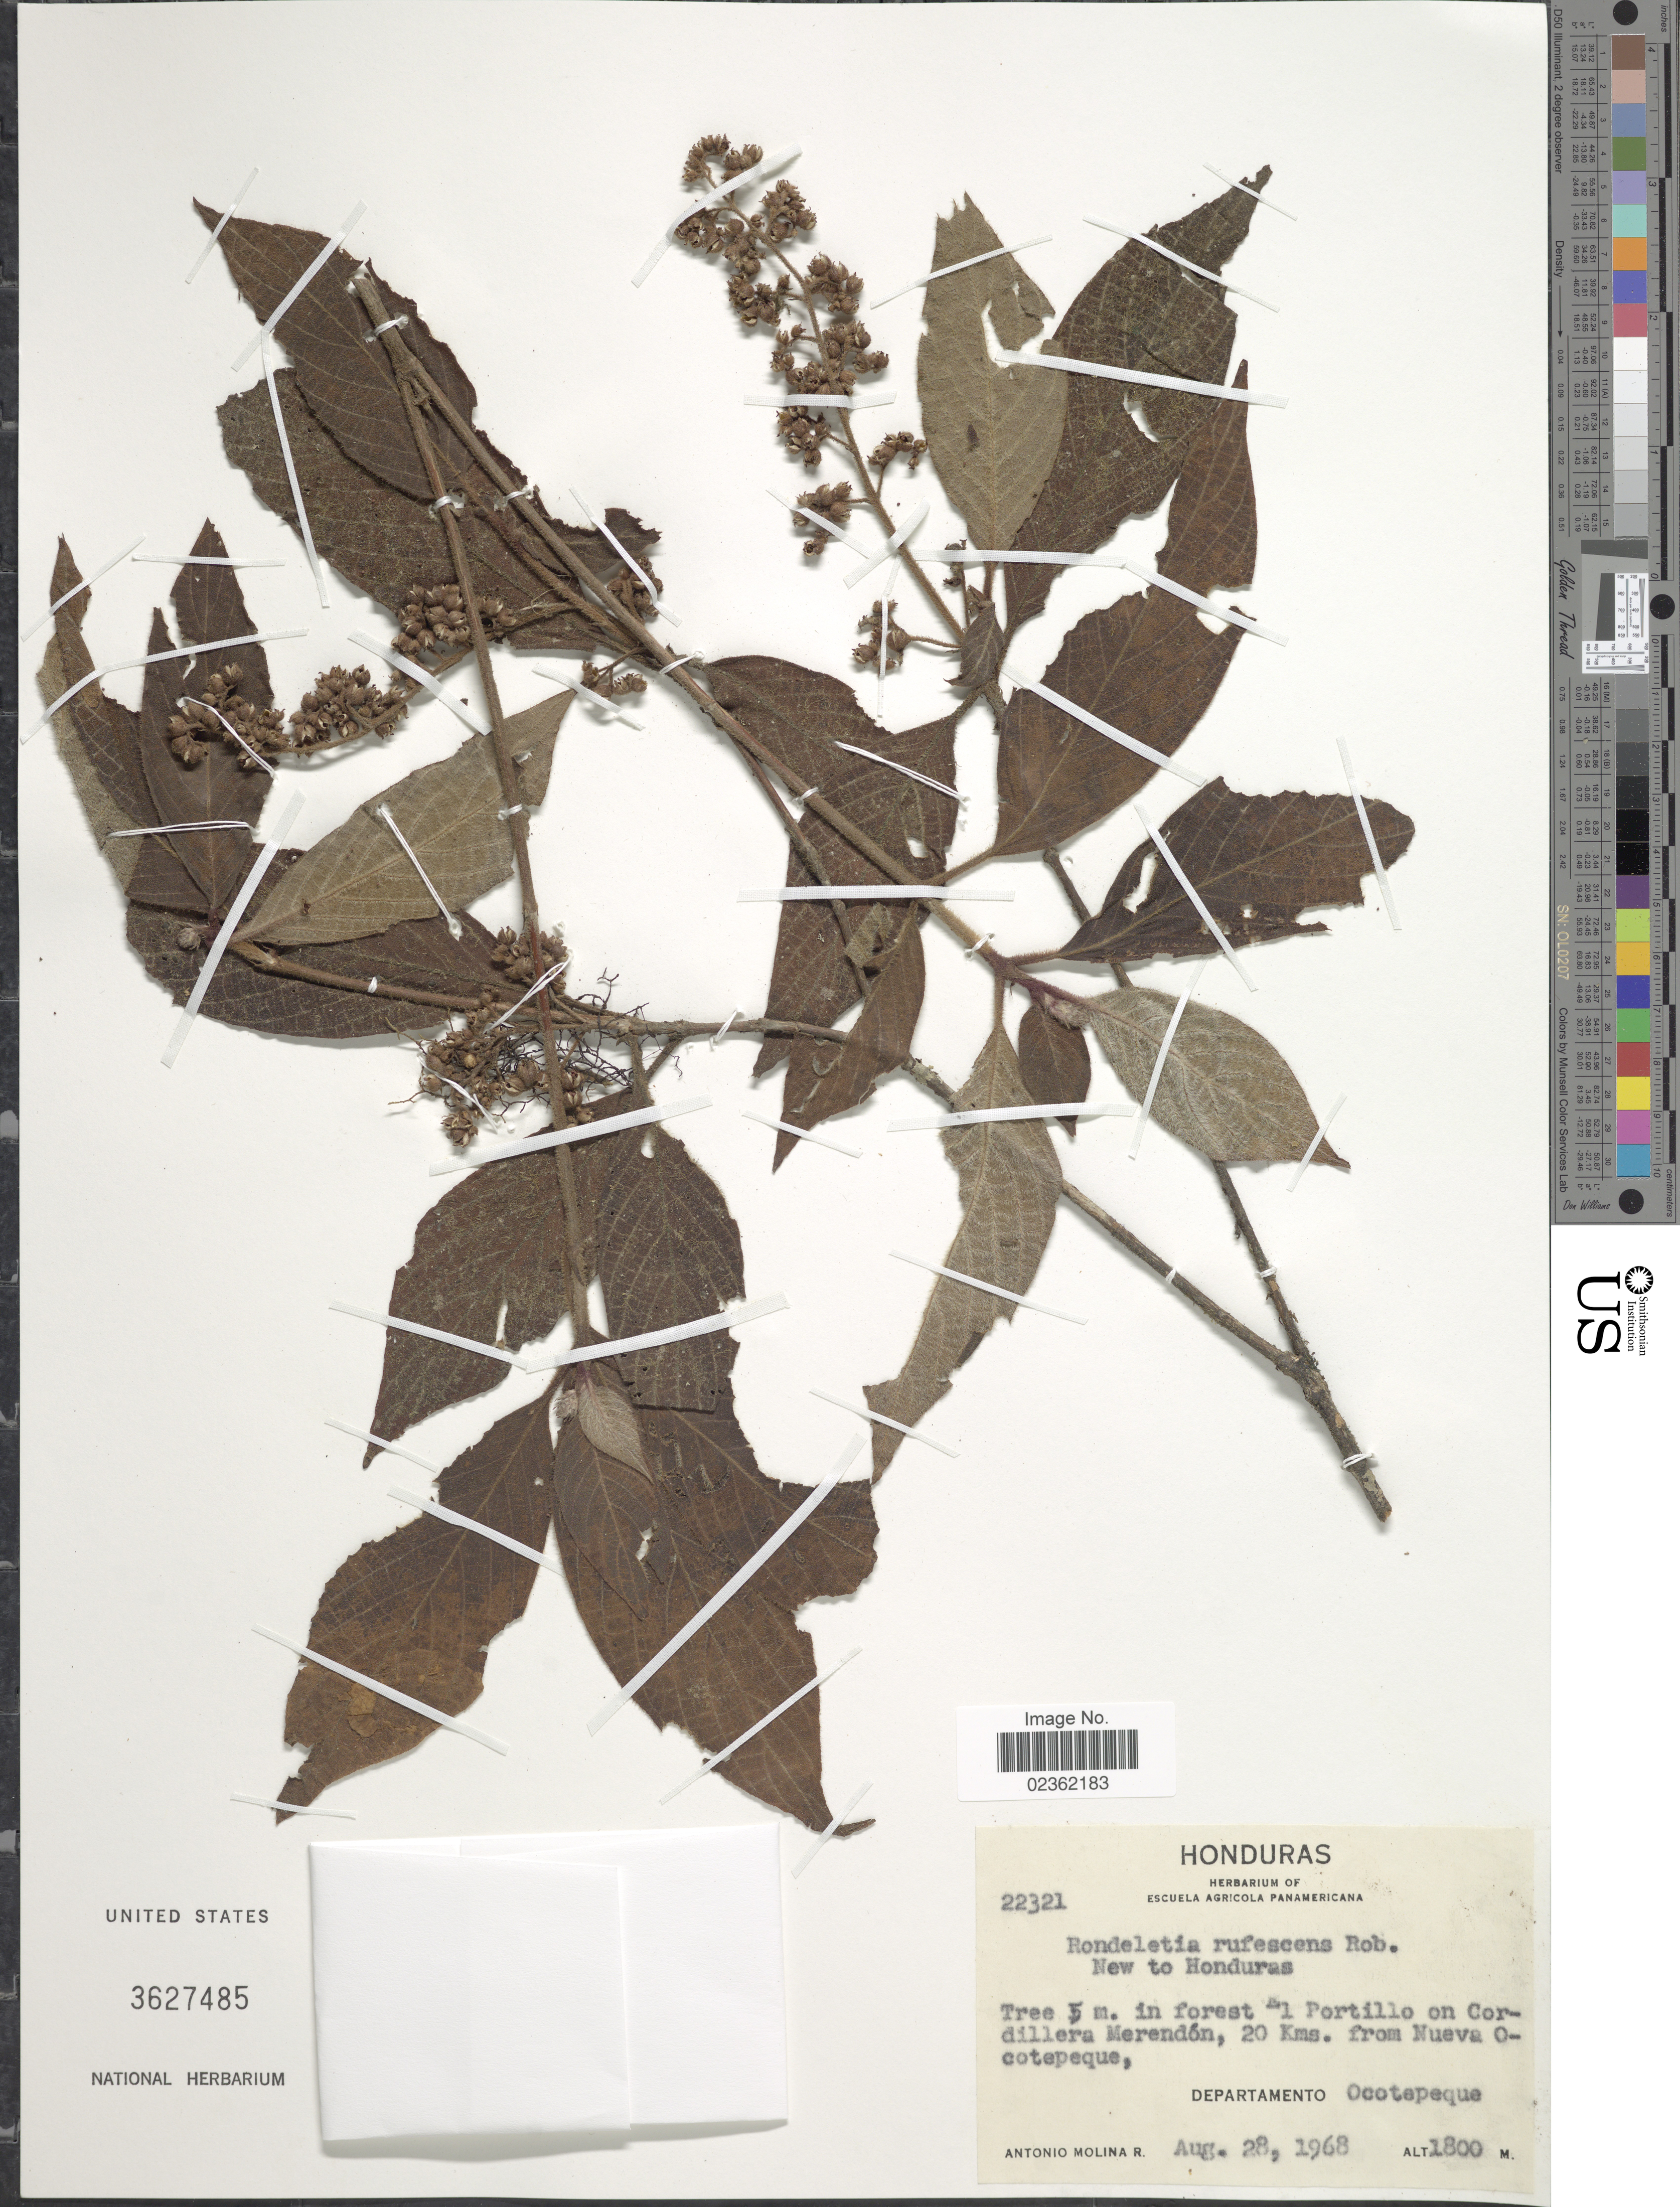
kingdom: Plantae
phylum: Tracheophyta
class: Magnoliopsida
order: Gentianales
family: Rubiaceae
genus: Rondeletia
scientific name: Rondeletia rufescens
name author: B.L. Rob.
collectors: A. Molina R.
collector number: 22321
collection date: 1968-08-28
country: Honduras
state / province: Ocotepeque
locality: In forest El Portillo on Cordillera Merendon, 20 Kms. from Nueva Ocotpeque.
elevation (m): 1800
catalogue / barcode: US 3627485